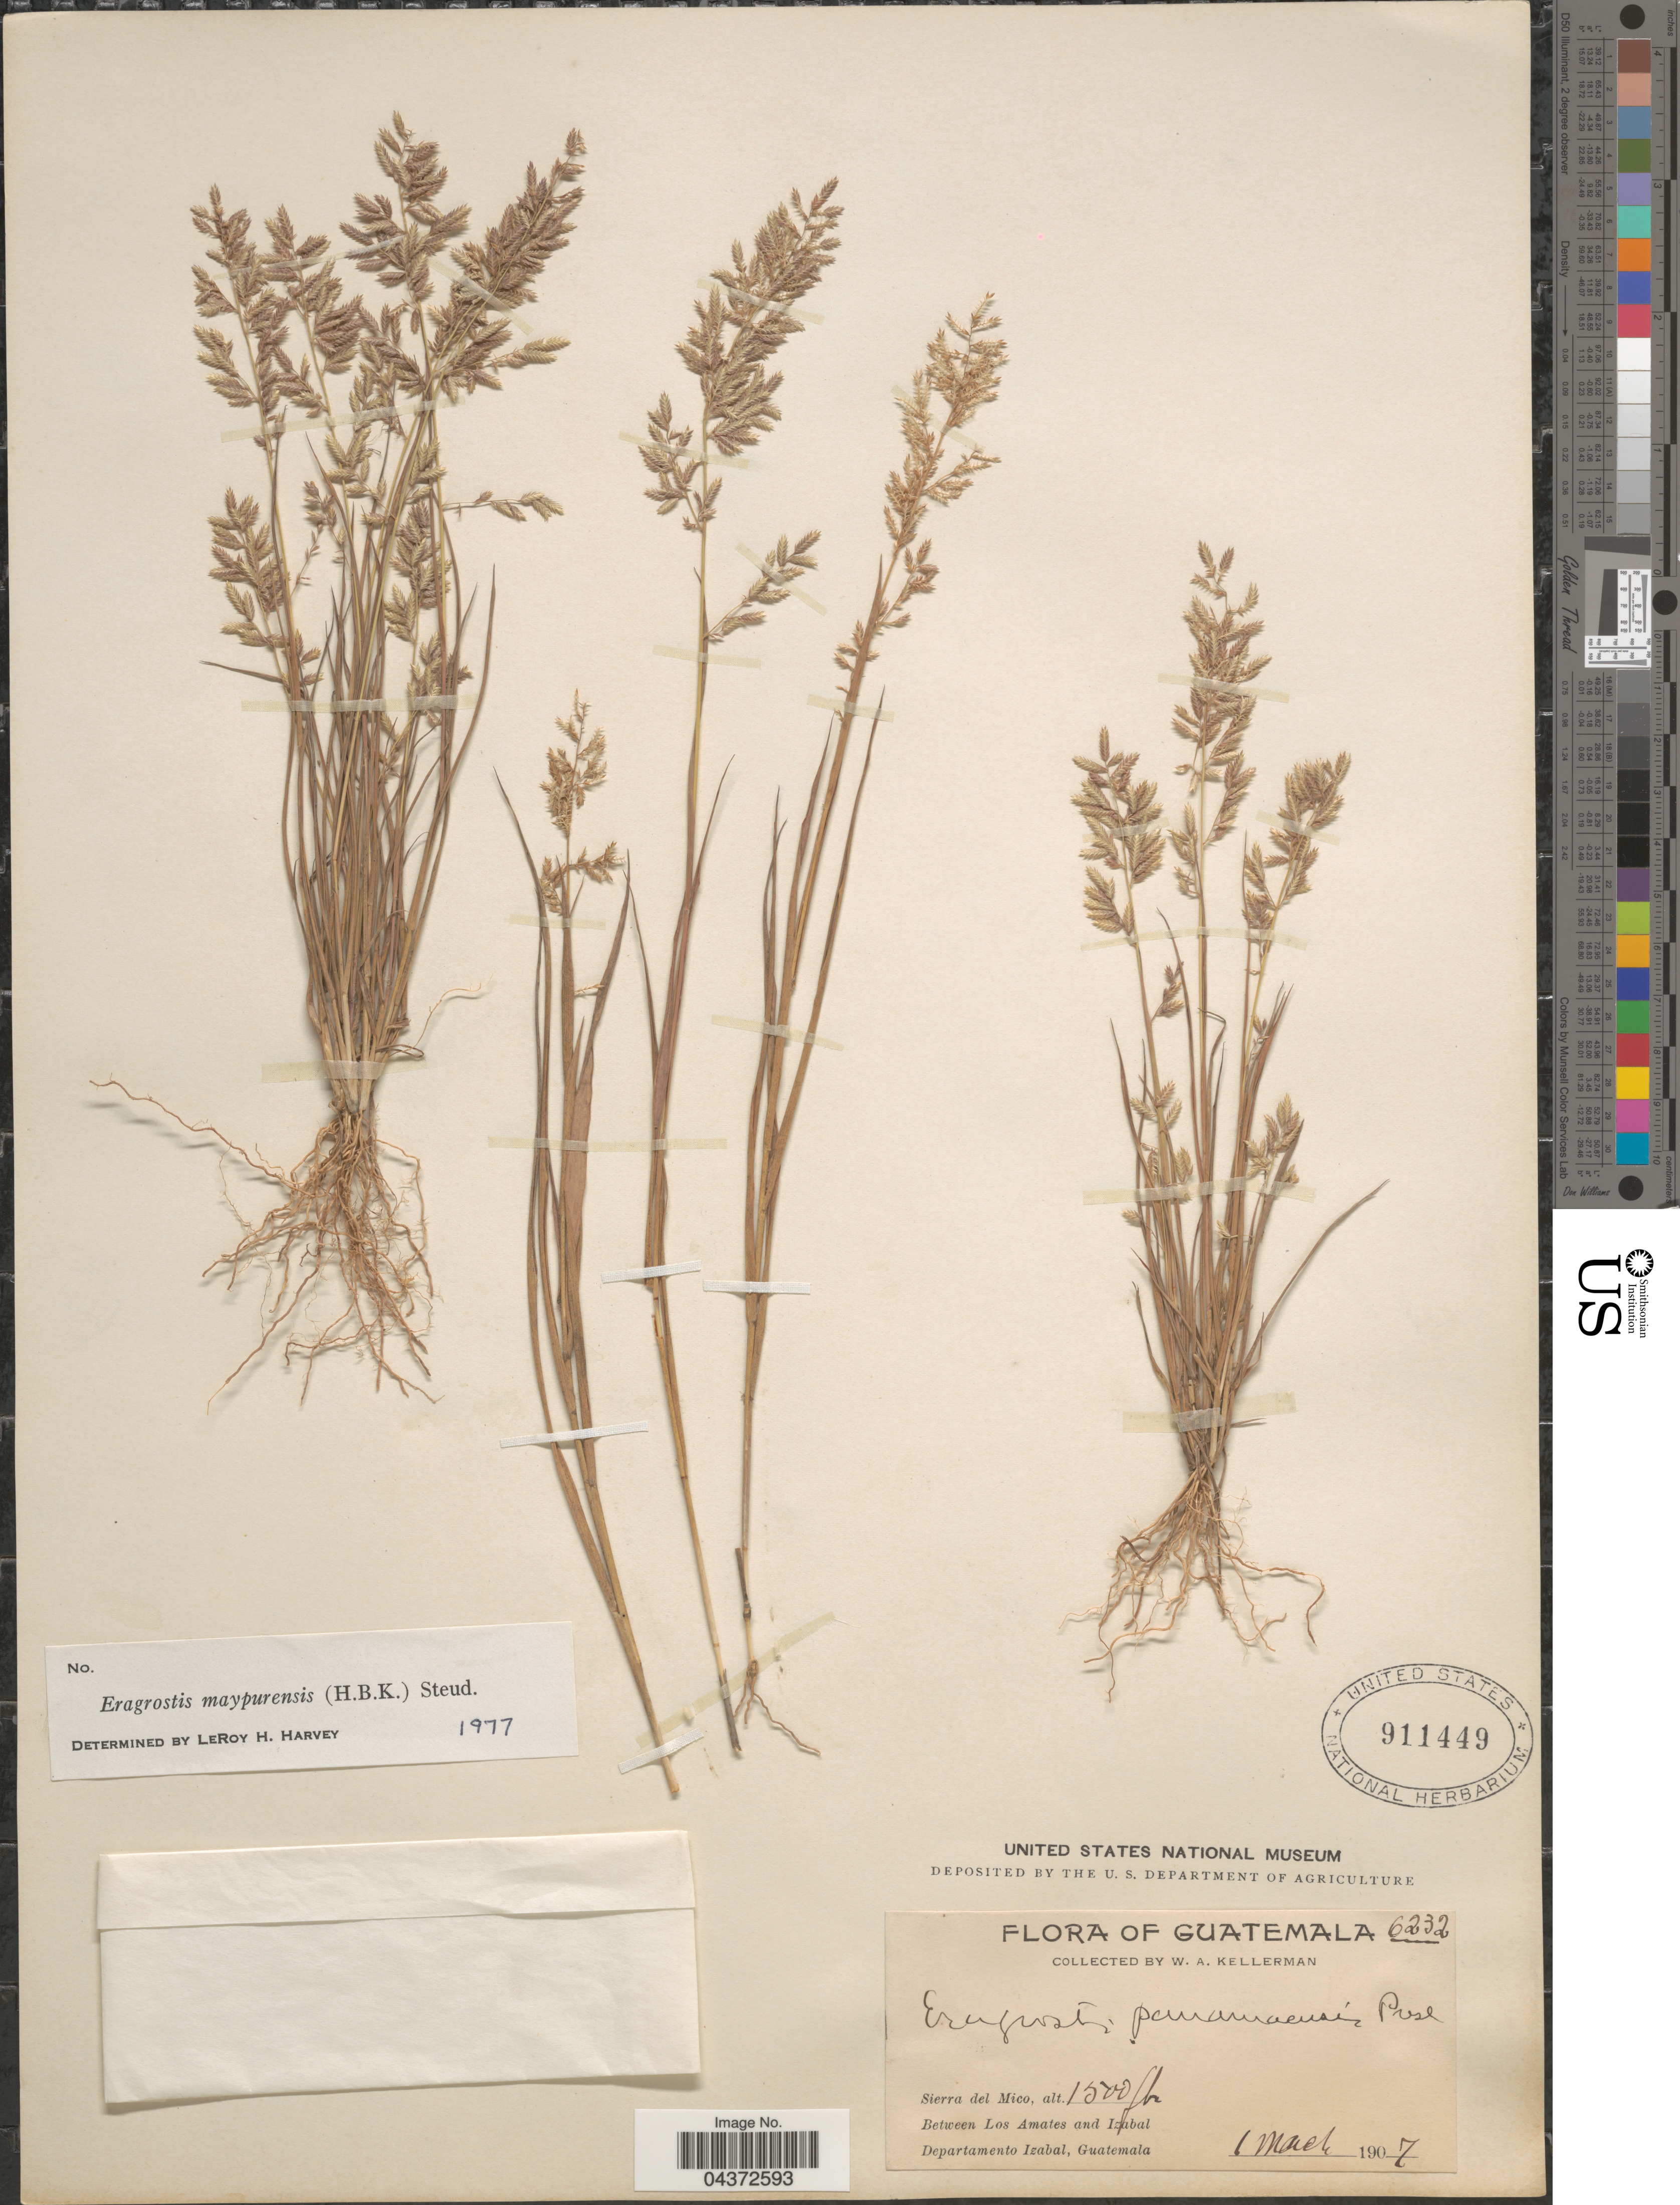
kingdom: Plantae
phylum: Tracheophyta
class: Liliopsida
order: Poales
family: Poaceae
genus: Eragrostis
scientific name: Eragrostis maypurensis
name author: (Kunth) Steud.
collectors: W. Kellerman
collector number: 6232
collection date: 1907-03-01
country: Guatemala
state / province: Izabal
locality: Sierra del Mico. Between Los Amates and Izabal. Departamento Izabal.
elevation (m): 457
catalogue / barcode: US 911449